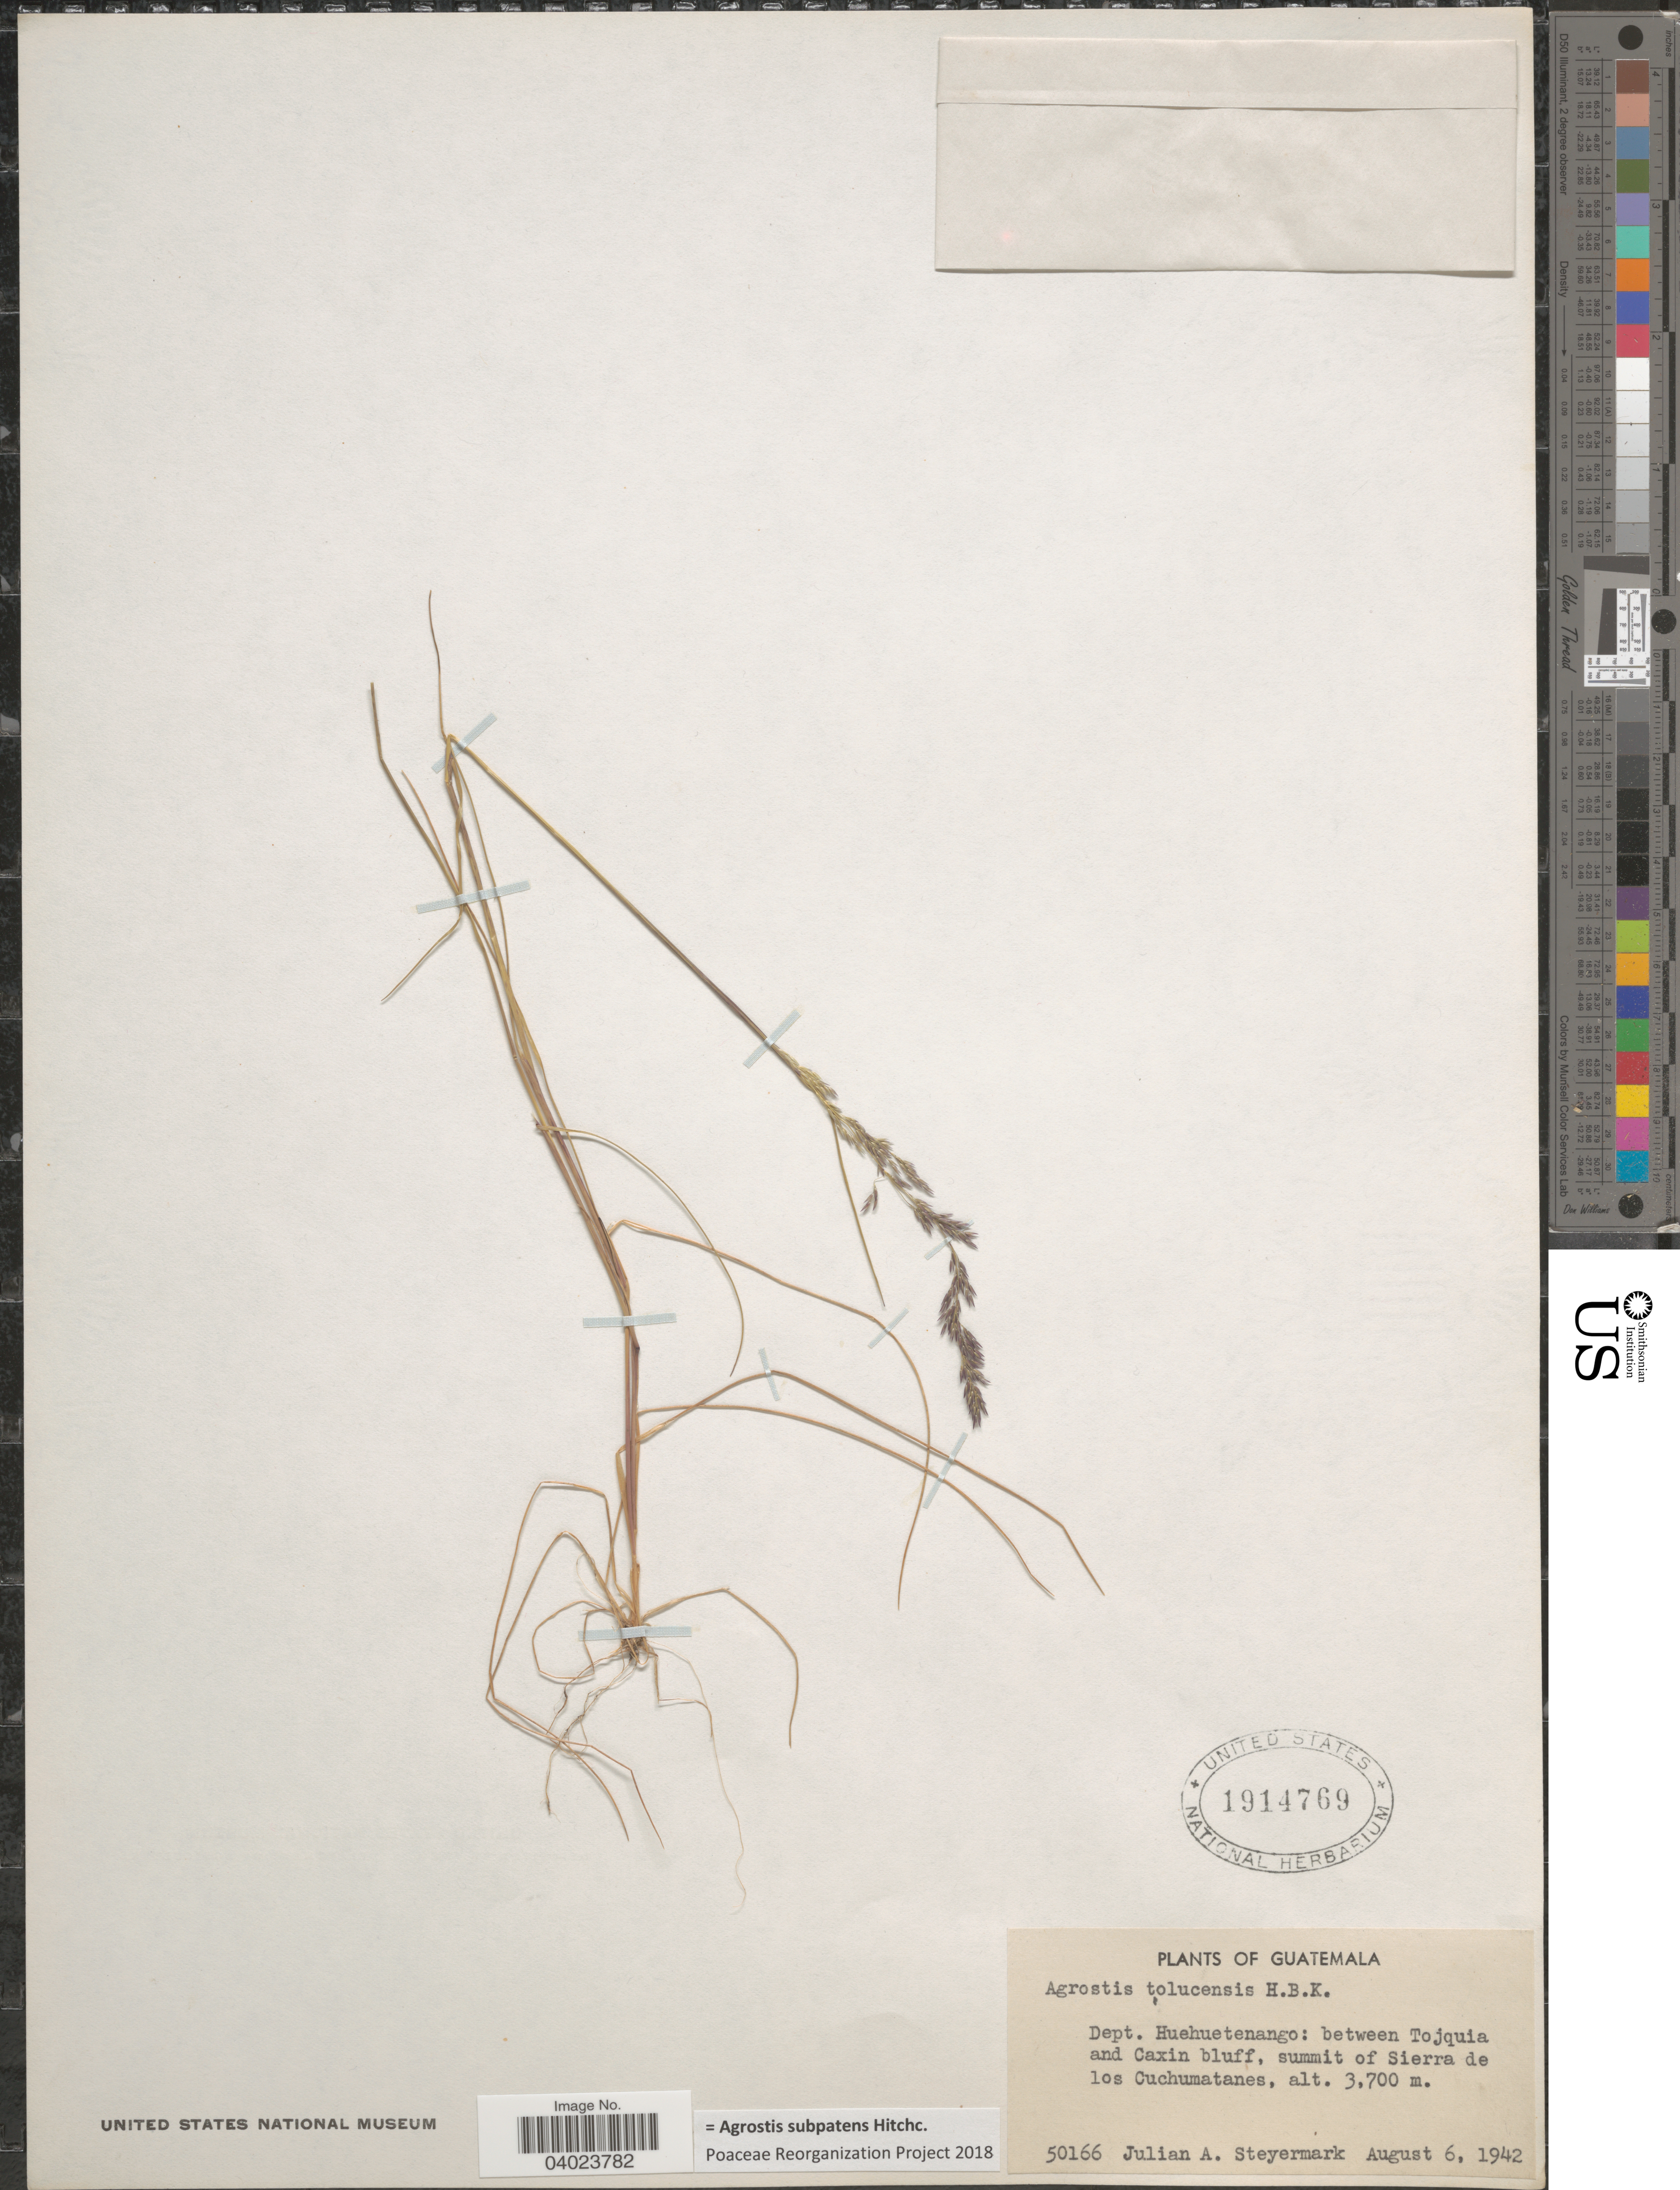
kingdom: Plantae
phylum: Tracheophyta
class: Liliopsida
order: Poales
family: Poaceae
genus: Agrostis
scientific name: Agrostis subpatens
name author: Hitchc.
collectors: J. Steyermark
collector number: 50166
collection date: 1942-08-06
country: Guatemala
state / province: Huehuetenango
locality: Dept. Huehuetenango: between Tojquia and Caxin bluff, summit of Sierra de los Cuchumatanes.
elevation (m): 3700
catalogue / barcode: US 1914769